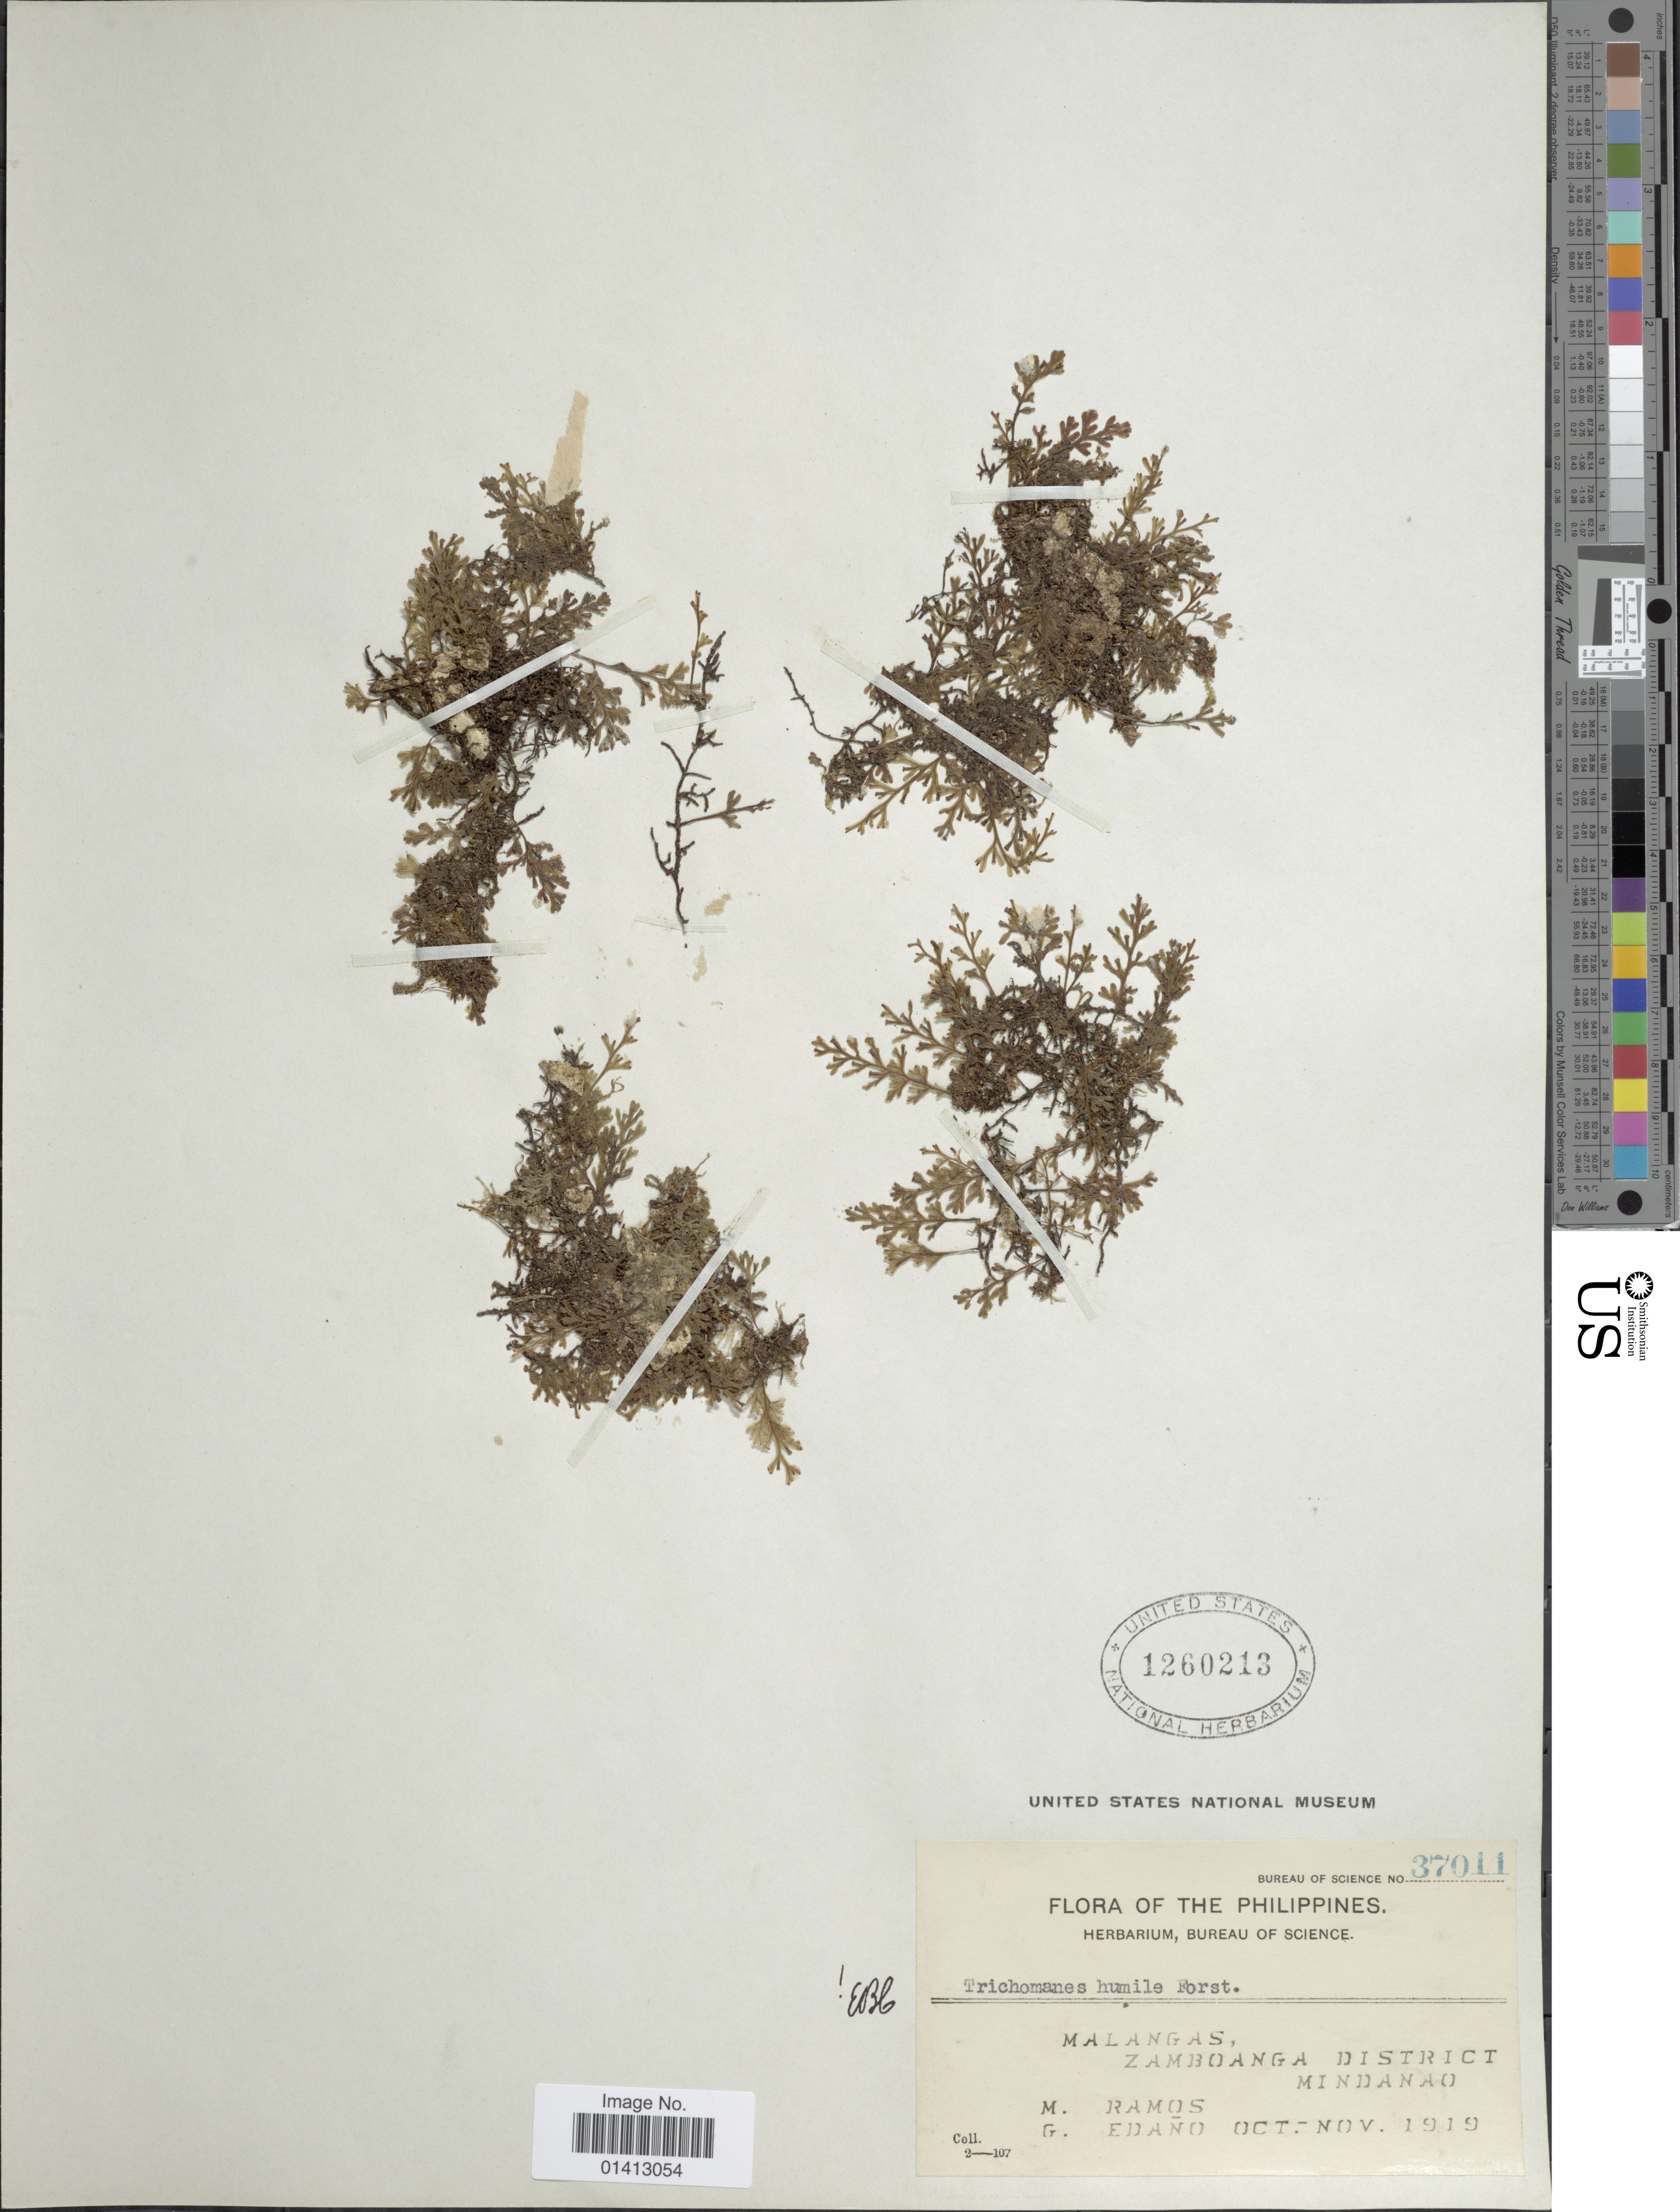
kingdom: Plantae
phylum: Tracheophyta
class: Polypodiopsida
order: Hymenophyllales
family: Hymenophyllaceae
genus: Crepidomanes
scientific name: Crepidomanes humilis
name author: (G. Forst.) Bosch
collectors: M. Ramos & G. Edaño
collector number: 37011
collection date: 1919-10/1919-11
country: Philippines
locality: Malangas, Zamboanga District, Mindanao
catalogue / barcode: US 1260213